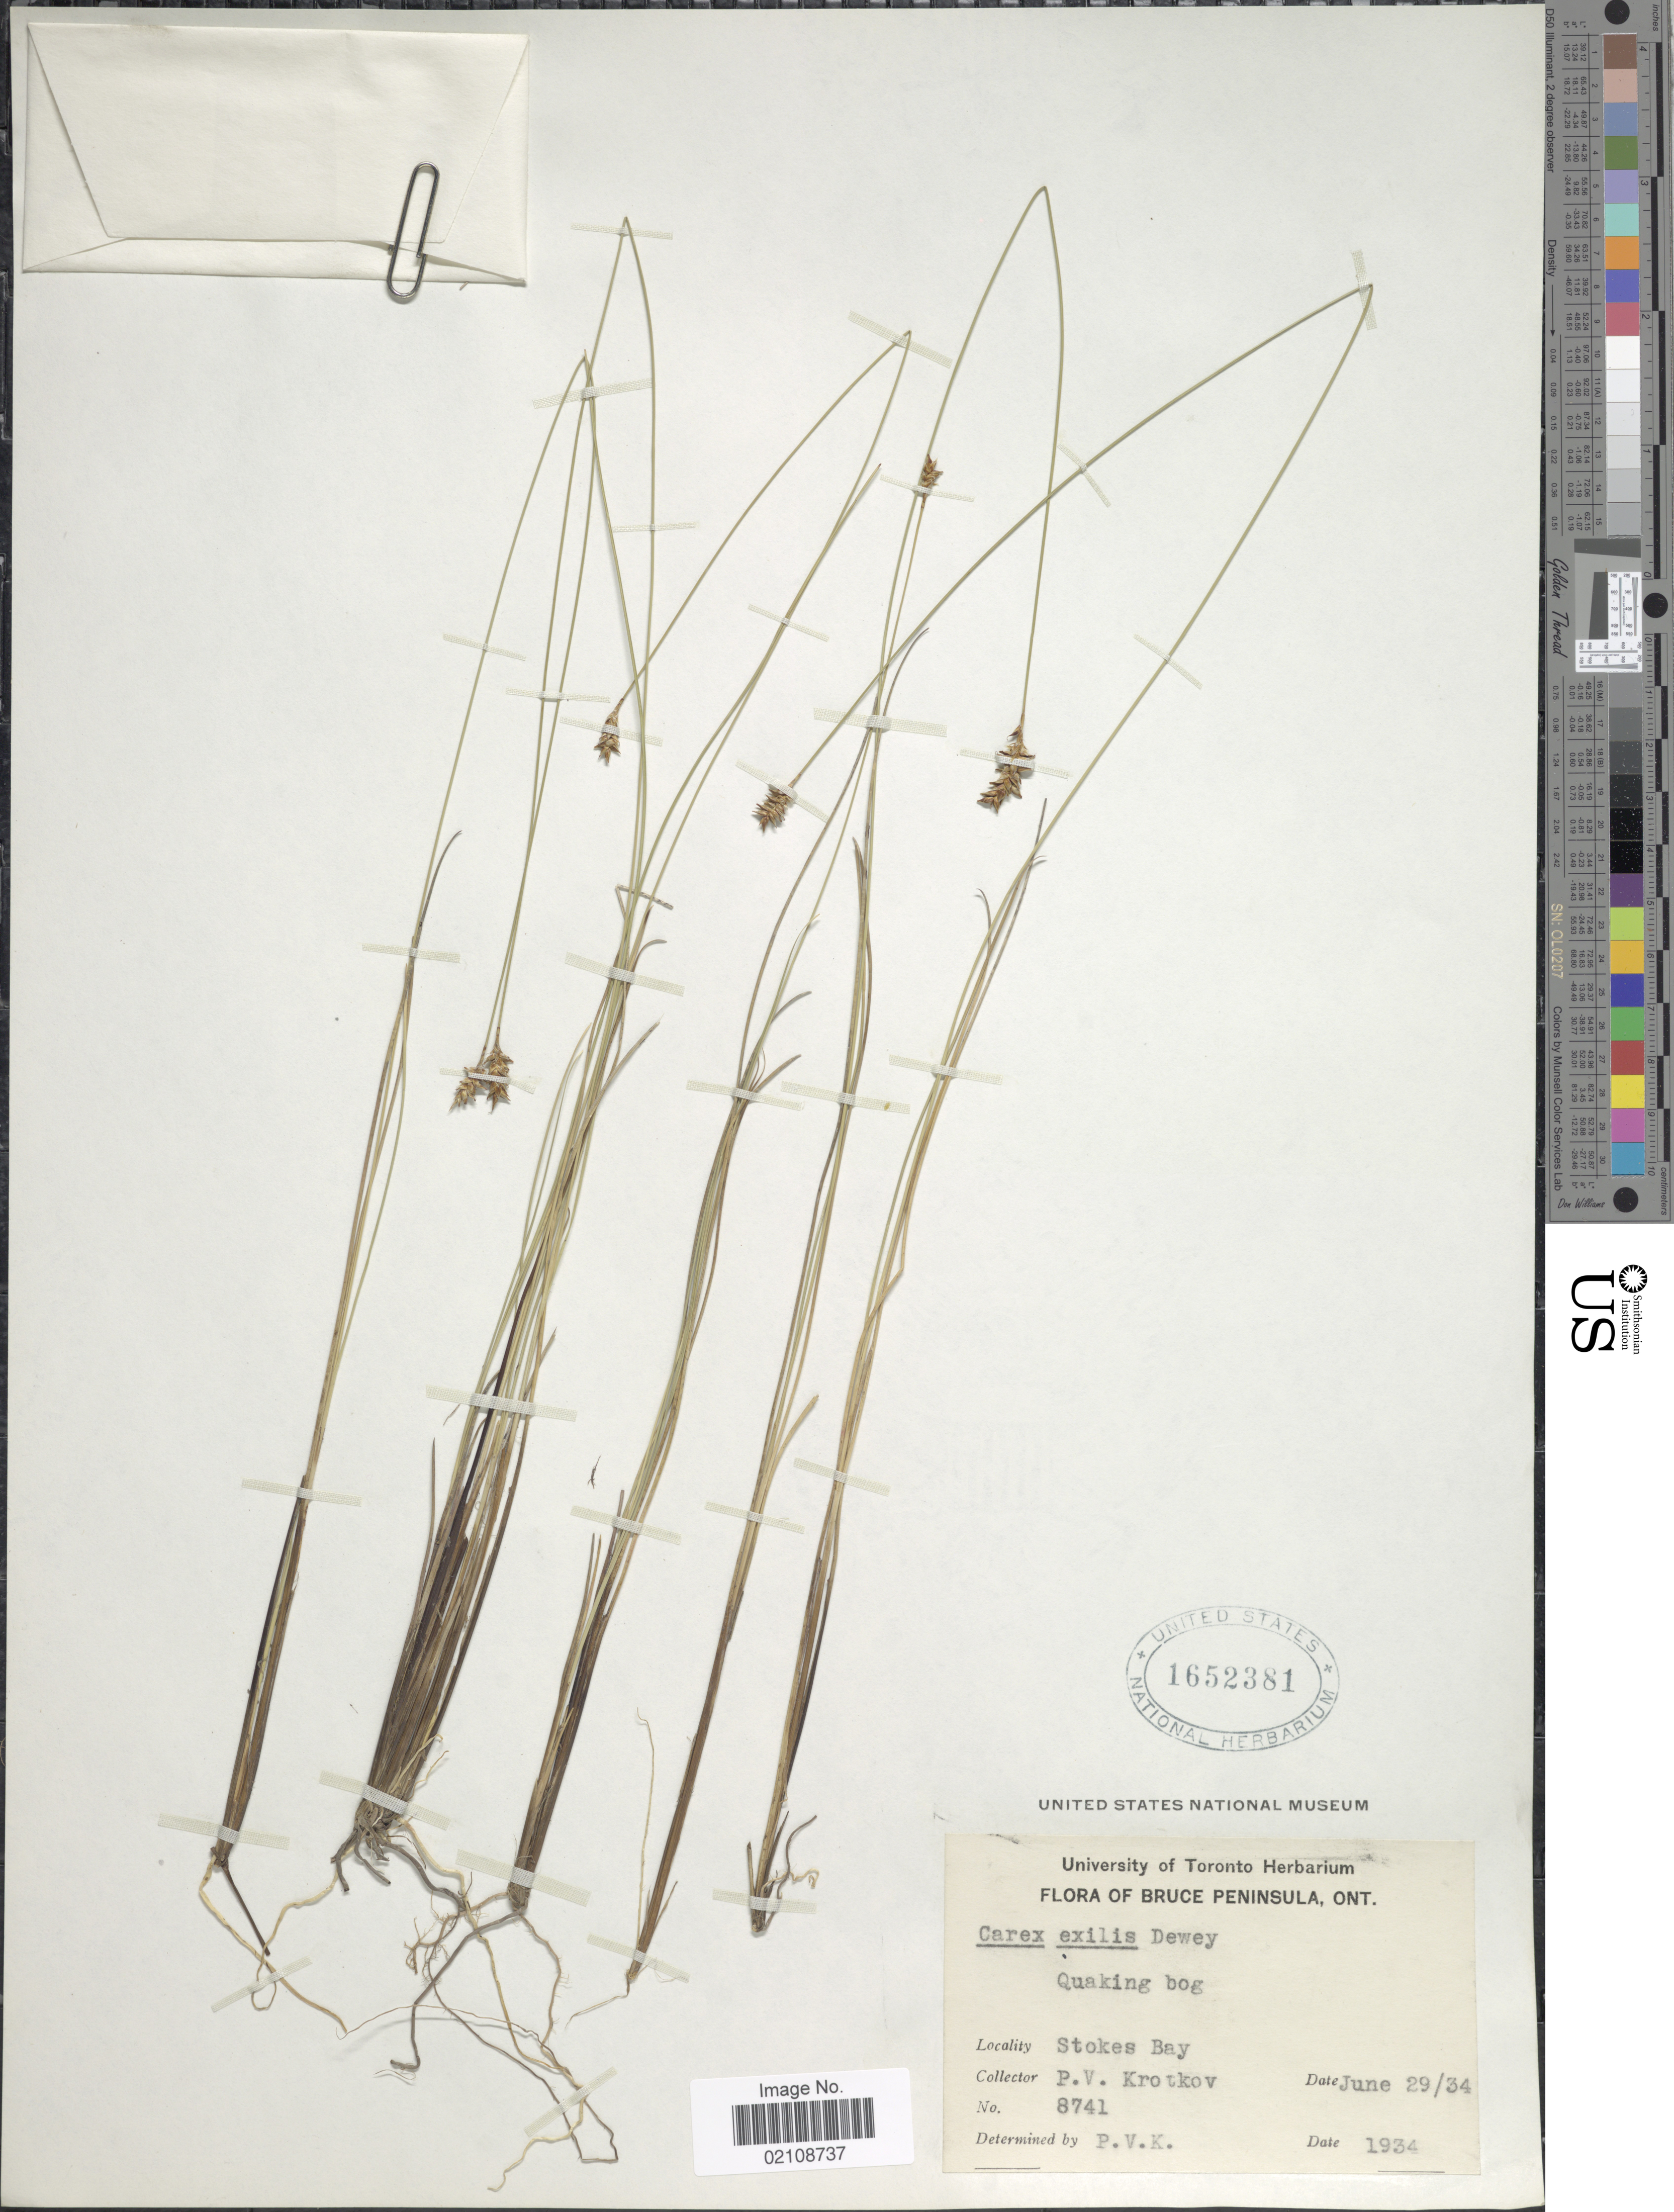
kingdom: Plantae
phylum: Tracheophyta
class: Liliopsida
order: Poales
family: Cyperaceae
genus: Carex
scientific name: Carex exilis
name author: Dewey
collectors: P. V. Krotkov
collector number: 8741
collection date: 1934-06-29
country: Canada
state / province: Ontario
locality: Bruce Peninsula, Quaking bog, Stokes Bay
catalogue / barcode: US 1652381